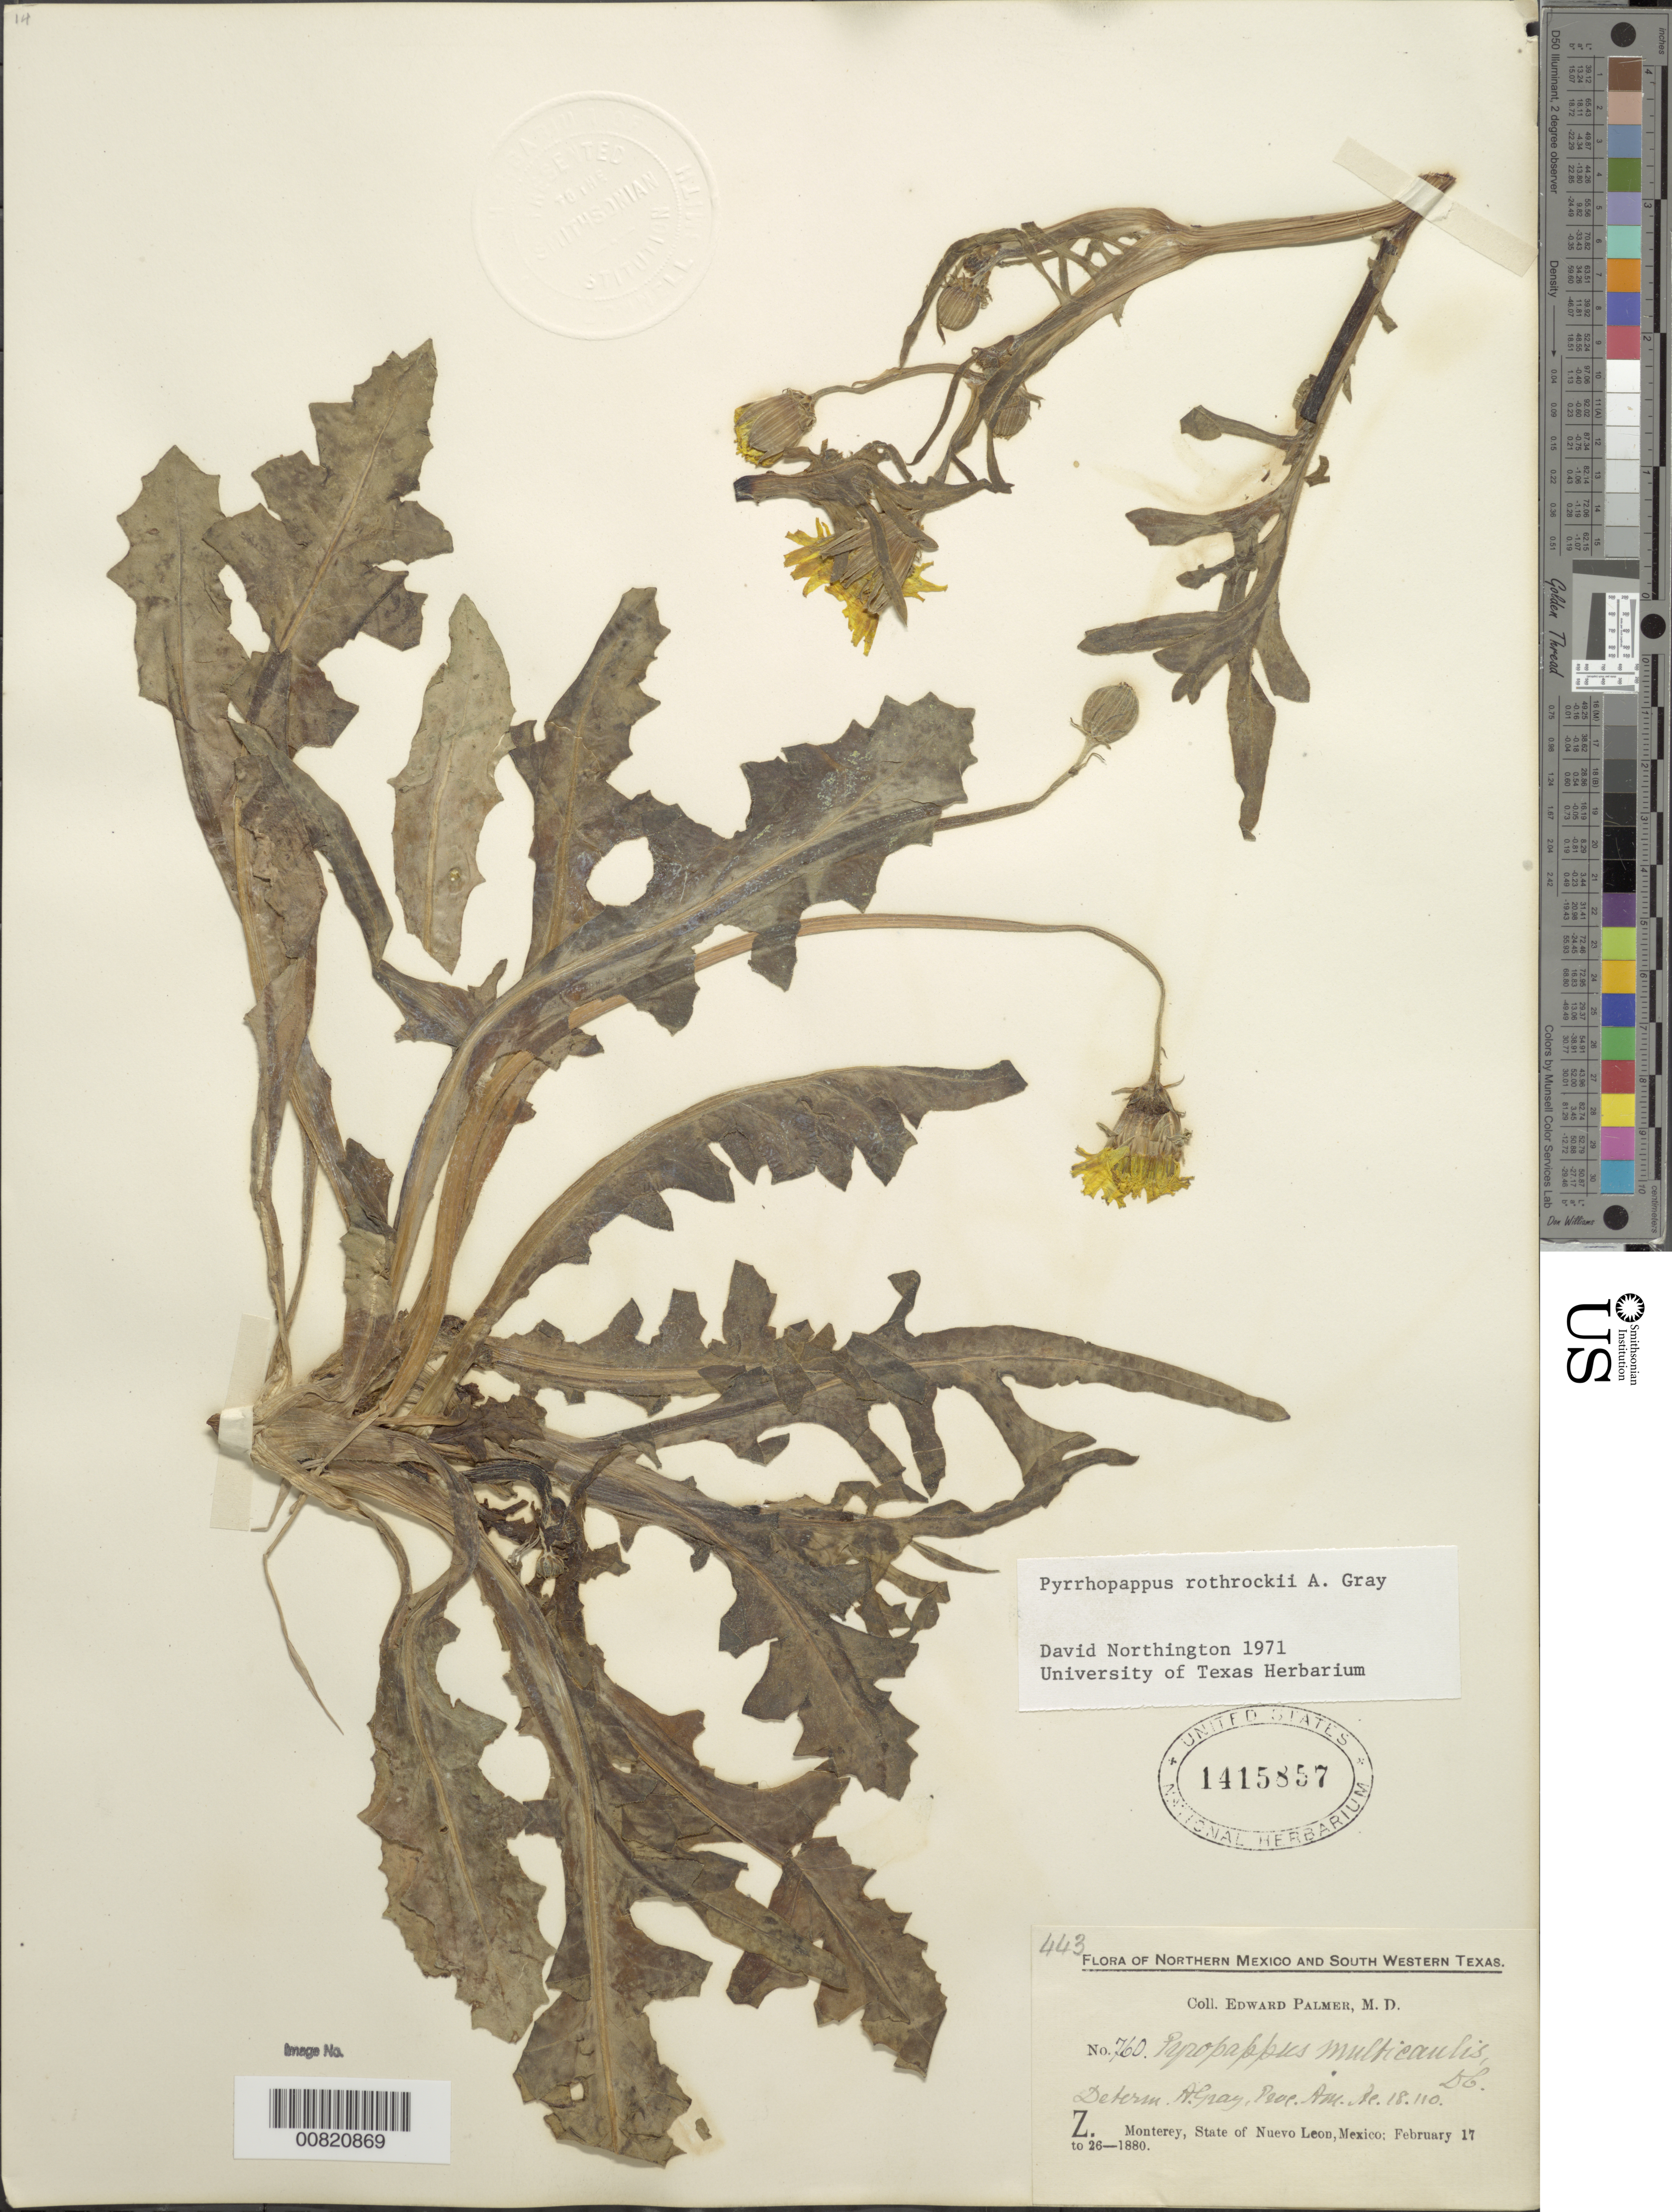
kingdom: Plantae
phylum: Tracheophyta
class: Magnoliopsida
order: Asterales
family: Asteraceae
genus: Pyrrhopappus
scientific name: Pyrrhopappus rothrockii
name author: A. Gray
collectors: E. Palmer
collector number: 760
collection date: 1880-02-17/1880-02-26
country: Mexico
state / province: Nuevo León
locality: Northern Mexico, Monterey, State of Nuevo Leon, Mexico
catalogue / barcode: US 1415857